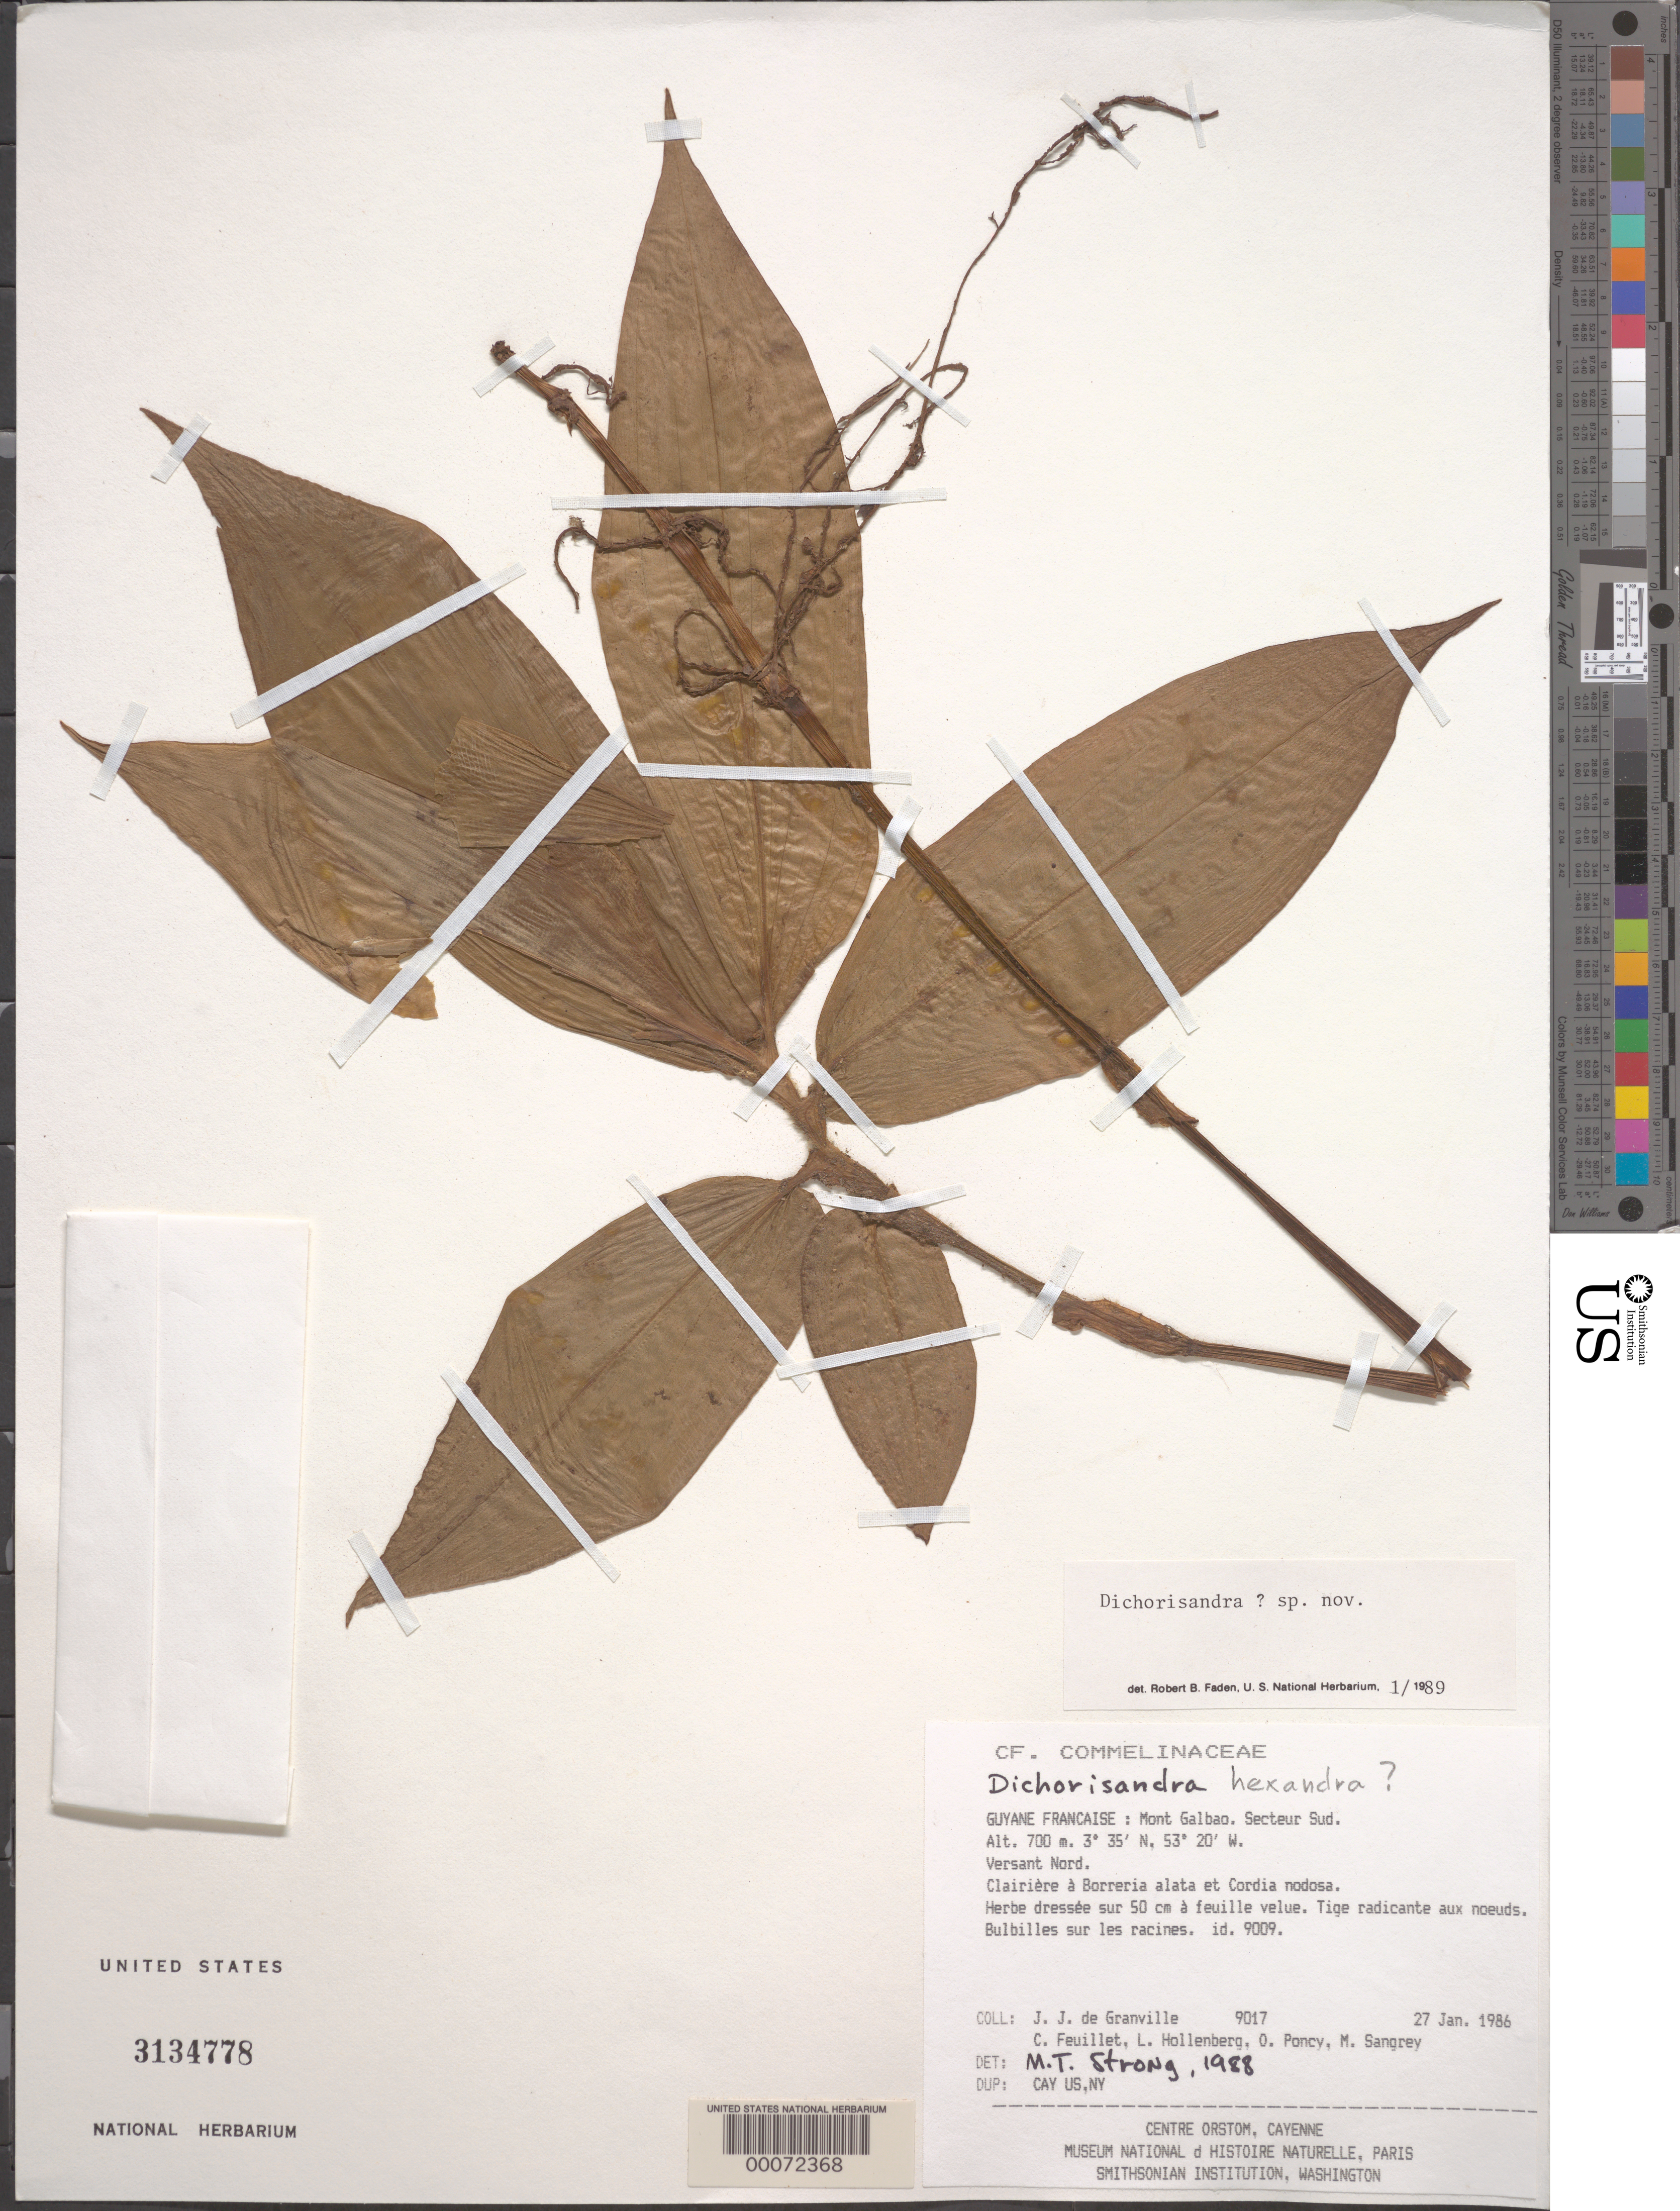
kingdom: Plantae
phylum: Tracheophyta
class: Liliopsida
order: Commelinales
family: Commelinaceae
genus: Dichorisandra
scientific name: Dichorisandra sp.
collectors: J.-J. de Granville, C. Feuillet, L. Hollenberg, O. Poncy & M. Sangrey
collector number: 9017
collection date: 1986-01-27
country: French Guiana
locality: Guyane Francaise: Mont Galbao. Secteur Sud. Versant Nord. Clairière à Borreria alata et Cordia nodosa.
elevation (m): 700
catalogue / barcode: US 3134778